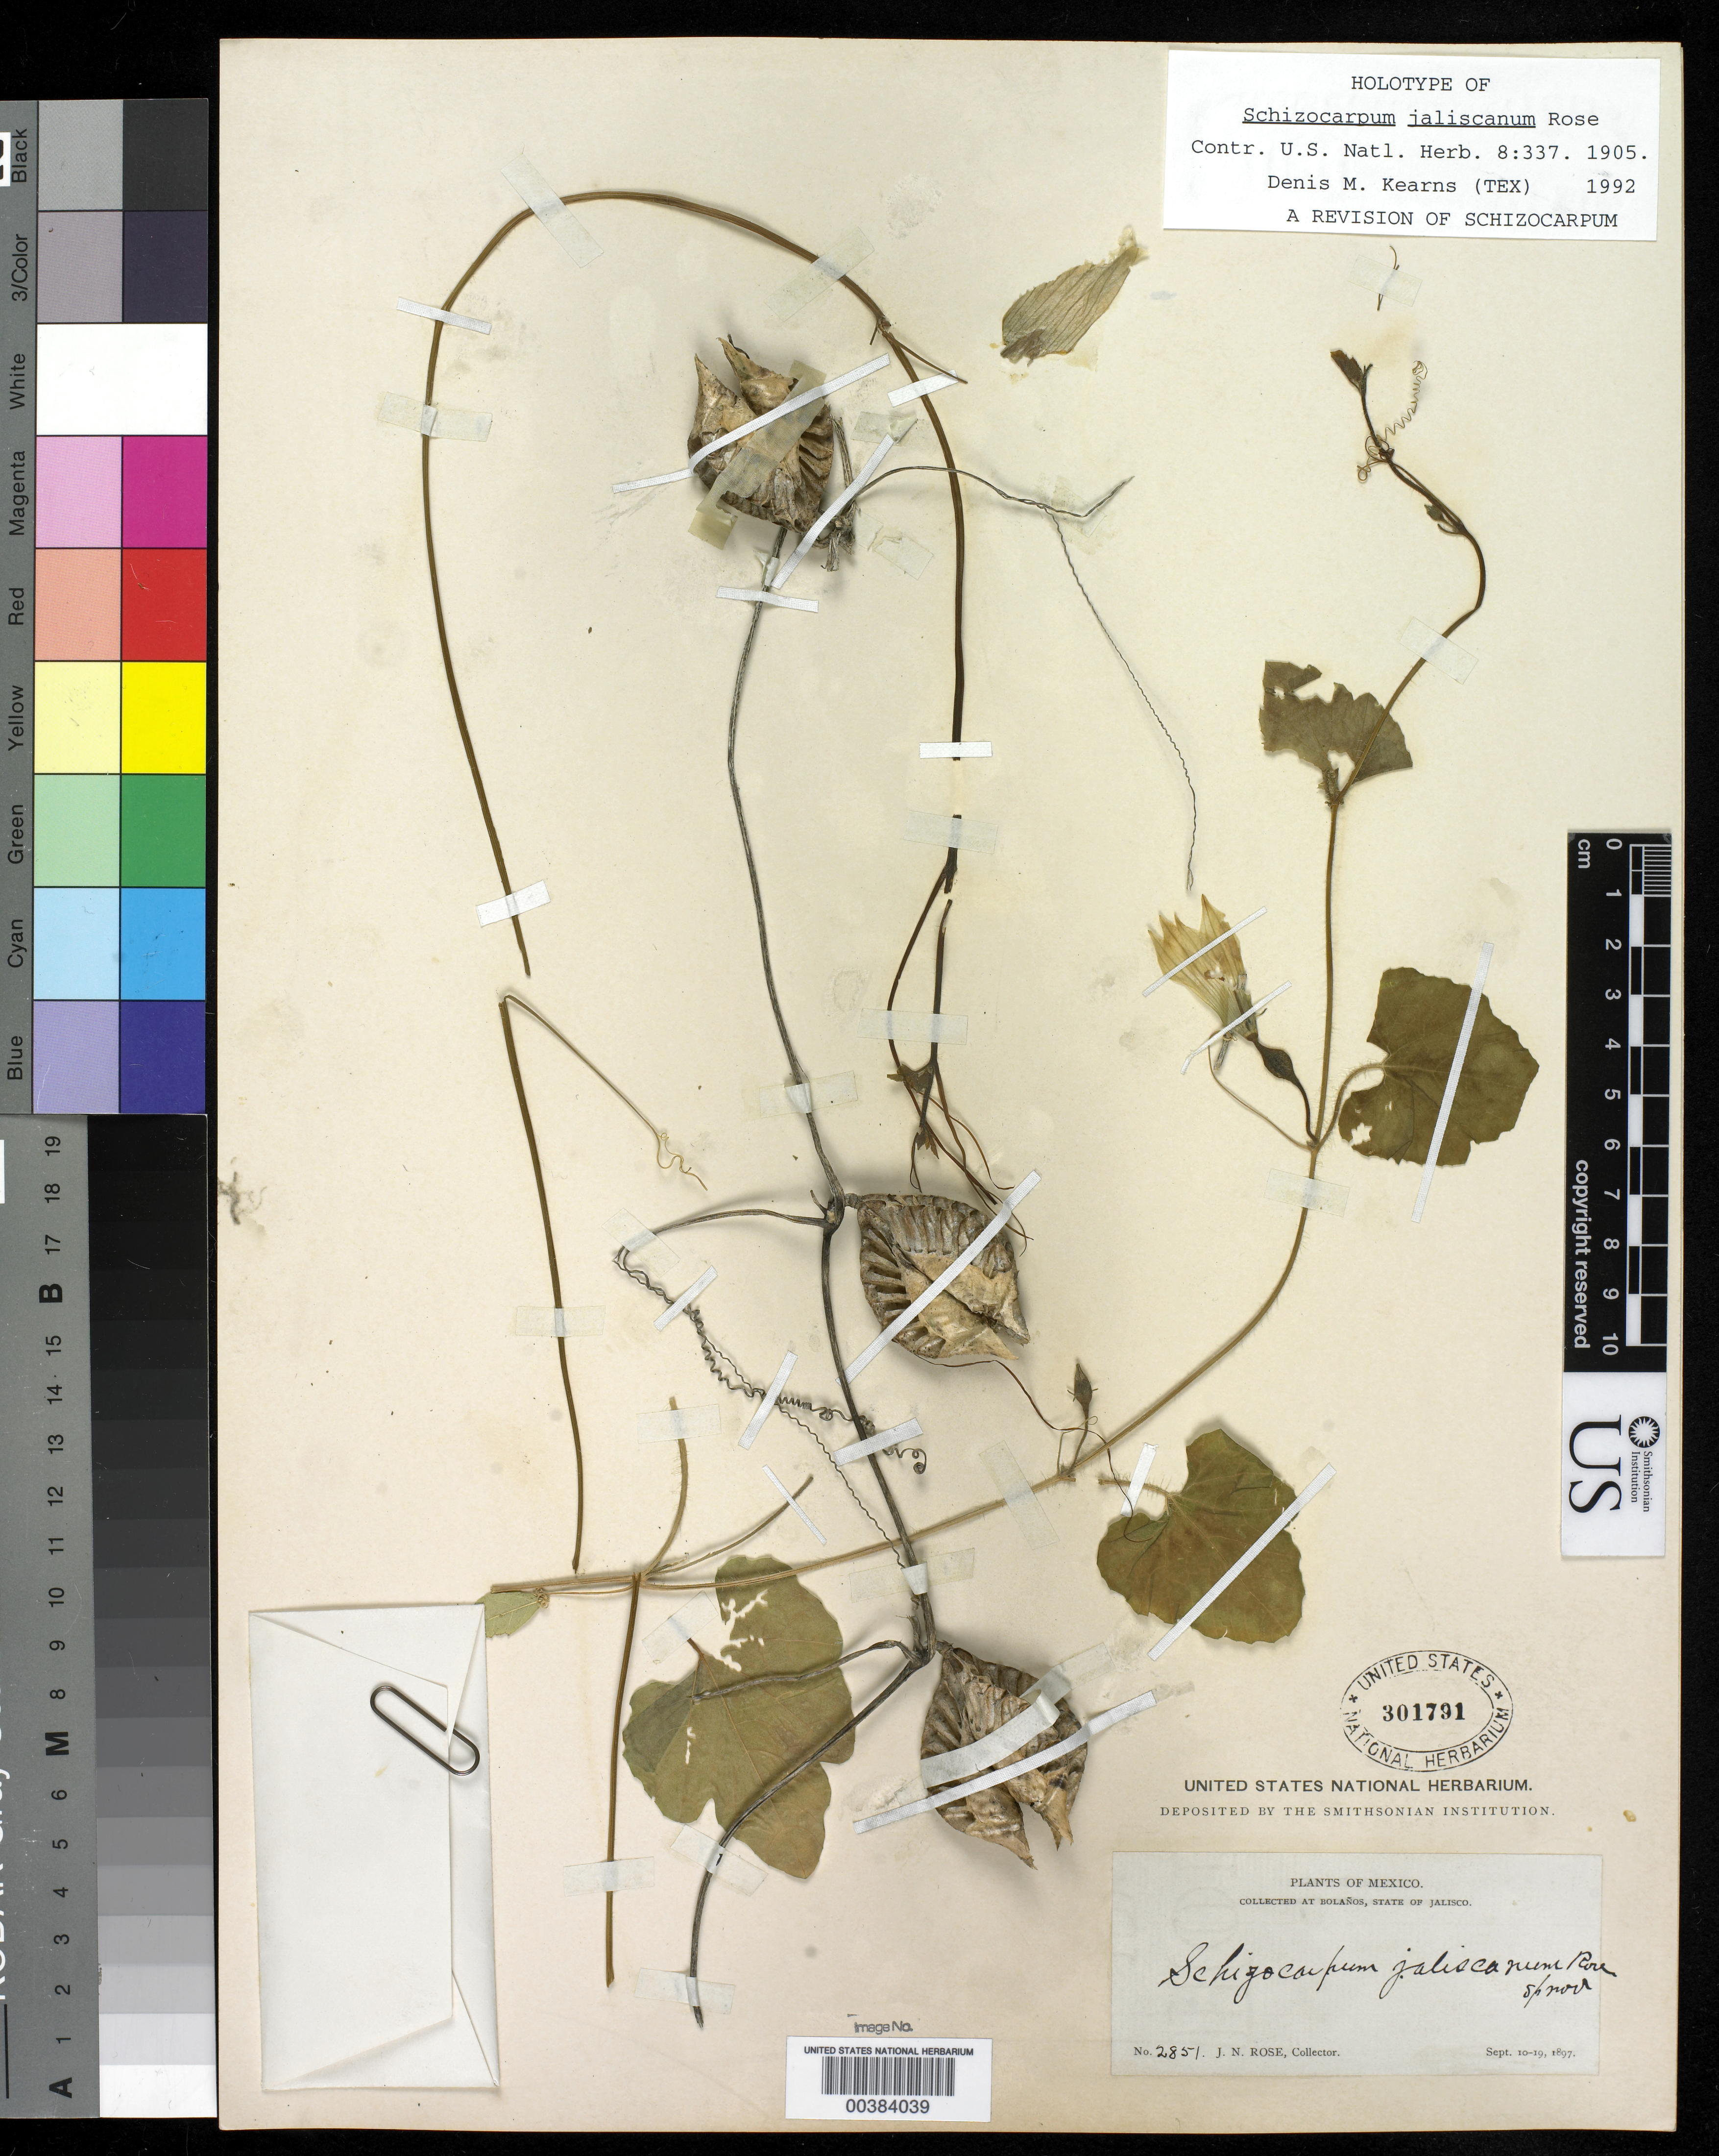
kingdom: Plantae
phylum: Tracheophyta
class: Magnoliopsida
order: Cucurbitales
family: Cucurbitaceae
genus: Schizocarpum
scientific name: Schizocarpum jaliscanum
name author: Rose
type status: Holotype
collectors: J. N. Rose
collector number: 2851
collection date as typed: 10 Sep 1897 to 19 Sep 1897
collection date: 1897-09-10/1897-09-19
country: Mexico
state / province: Jalisco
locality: Valley of Bolanos River, near Bolanos.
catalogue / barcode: US 301791